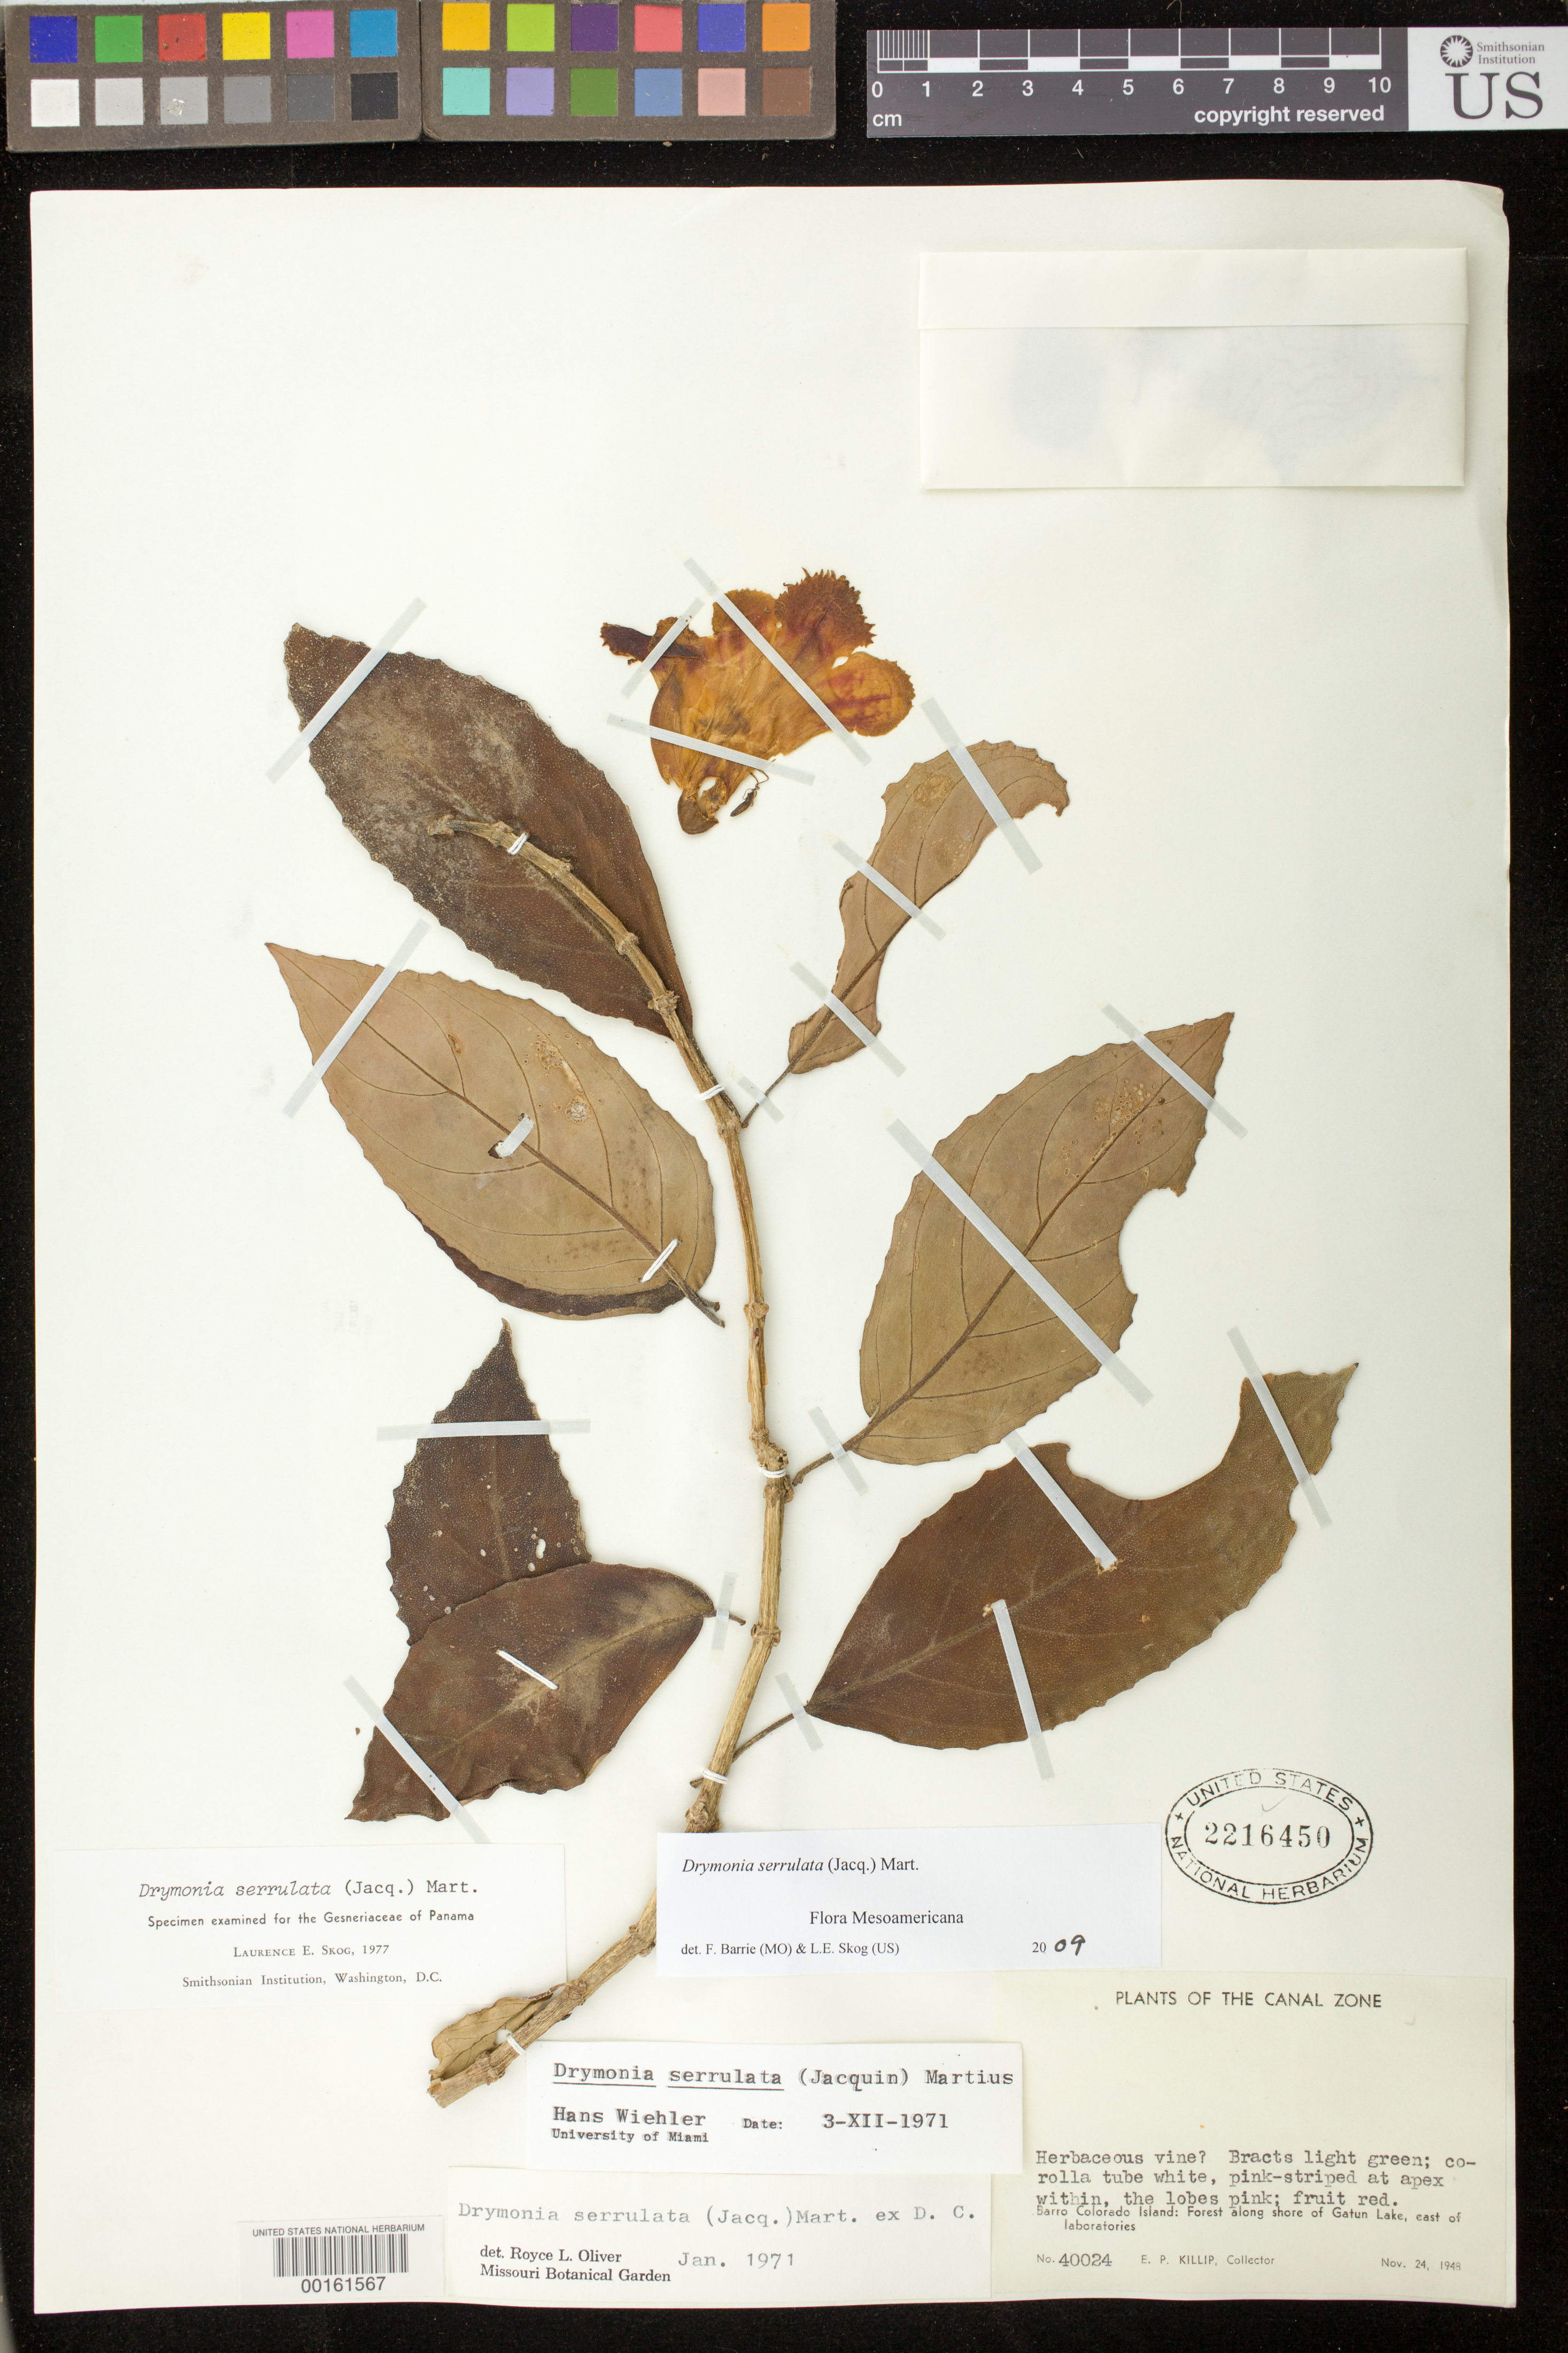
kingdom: Plantae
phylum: Tracheophyta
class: Magnoliopsida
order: Lamiales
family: Gesneriaceae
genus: Drymonia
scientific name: Drymonia serrulata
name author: (Jacq.) Mart.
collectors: E. P. Killip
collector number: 40024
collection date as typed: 24 Nov 1948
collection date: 1948-11-24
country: Panama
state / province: Panamá Oeste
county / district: Canal Zone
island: Barro Colorado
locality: Barro Colorado Island, along shore of Gatun Lake, E of laboratories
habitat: Forest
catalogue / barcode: US 2216450